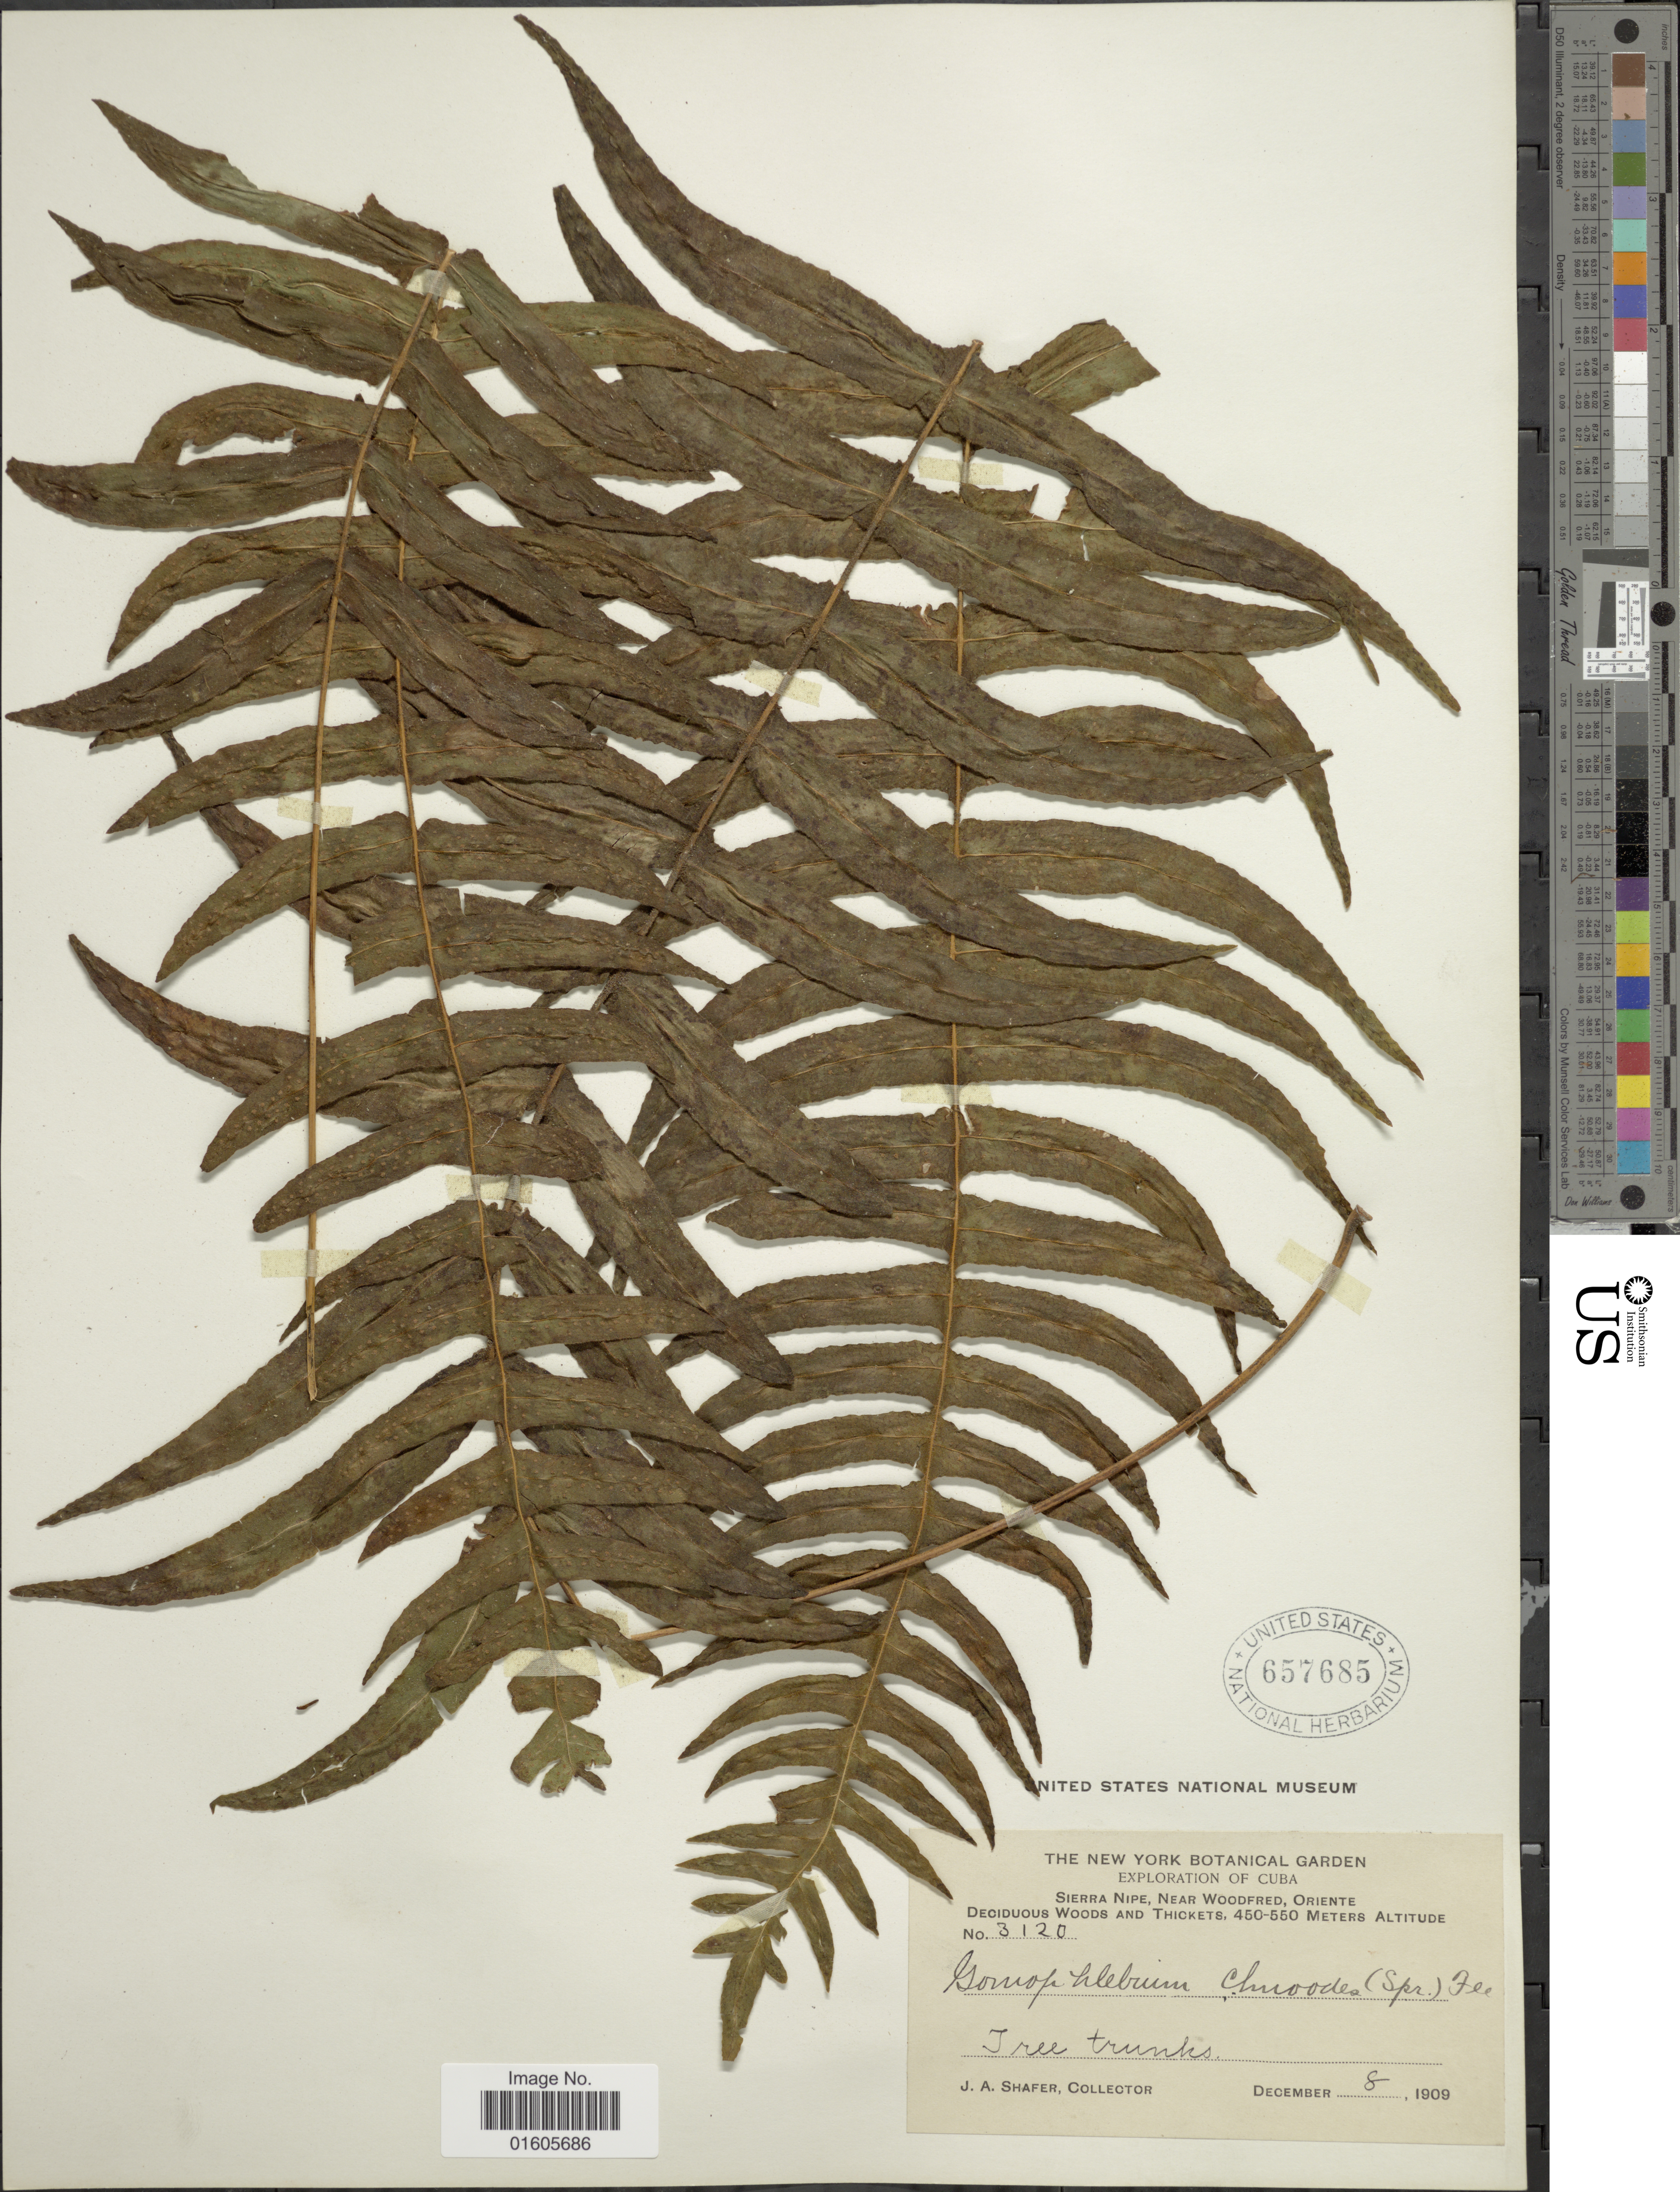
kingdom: Plantae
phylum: Tracheophyta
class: Polypodiopsida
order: Polypodiales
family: Polypodiaceae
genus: Serpocaulon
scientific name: Serpocaulon dissimile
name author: (L.) A.R. Sm.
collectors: J. A. Shafer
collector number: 3120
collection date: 1909-12-08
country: Cuba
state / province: Oriente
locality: Sierra Nipe, near Woodfred, Oriente. Deciduous Woods and Thickets.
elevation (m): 450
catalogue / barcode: US 657685